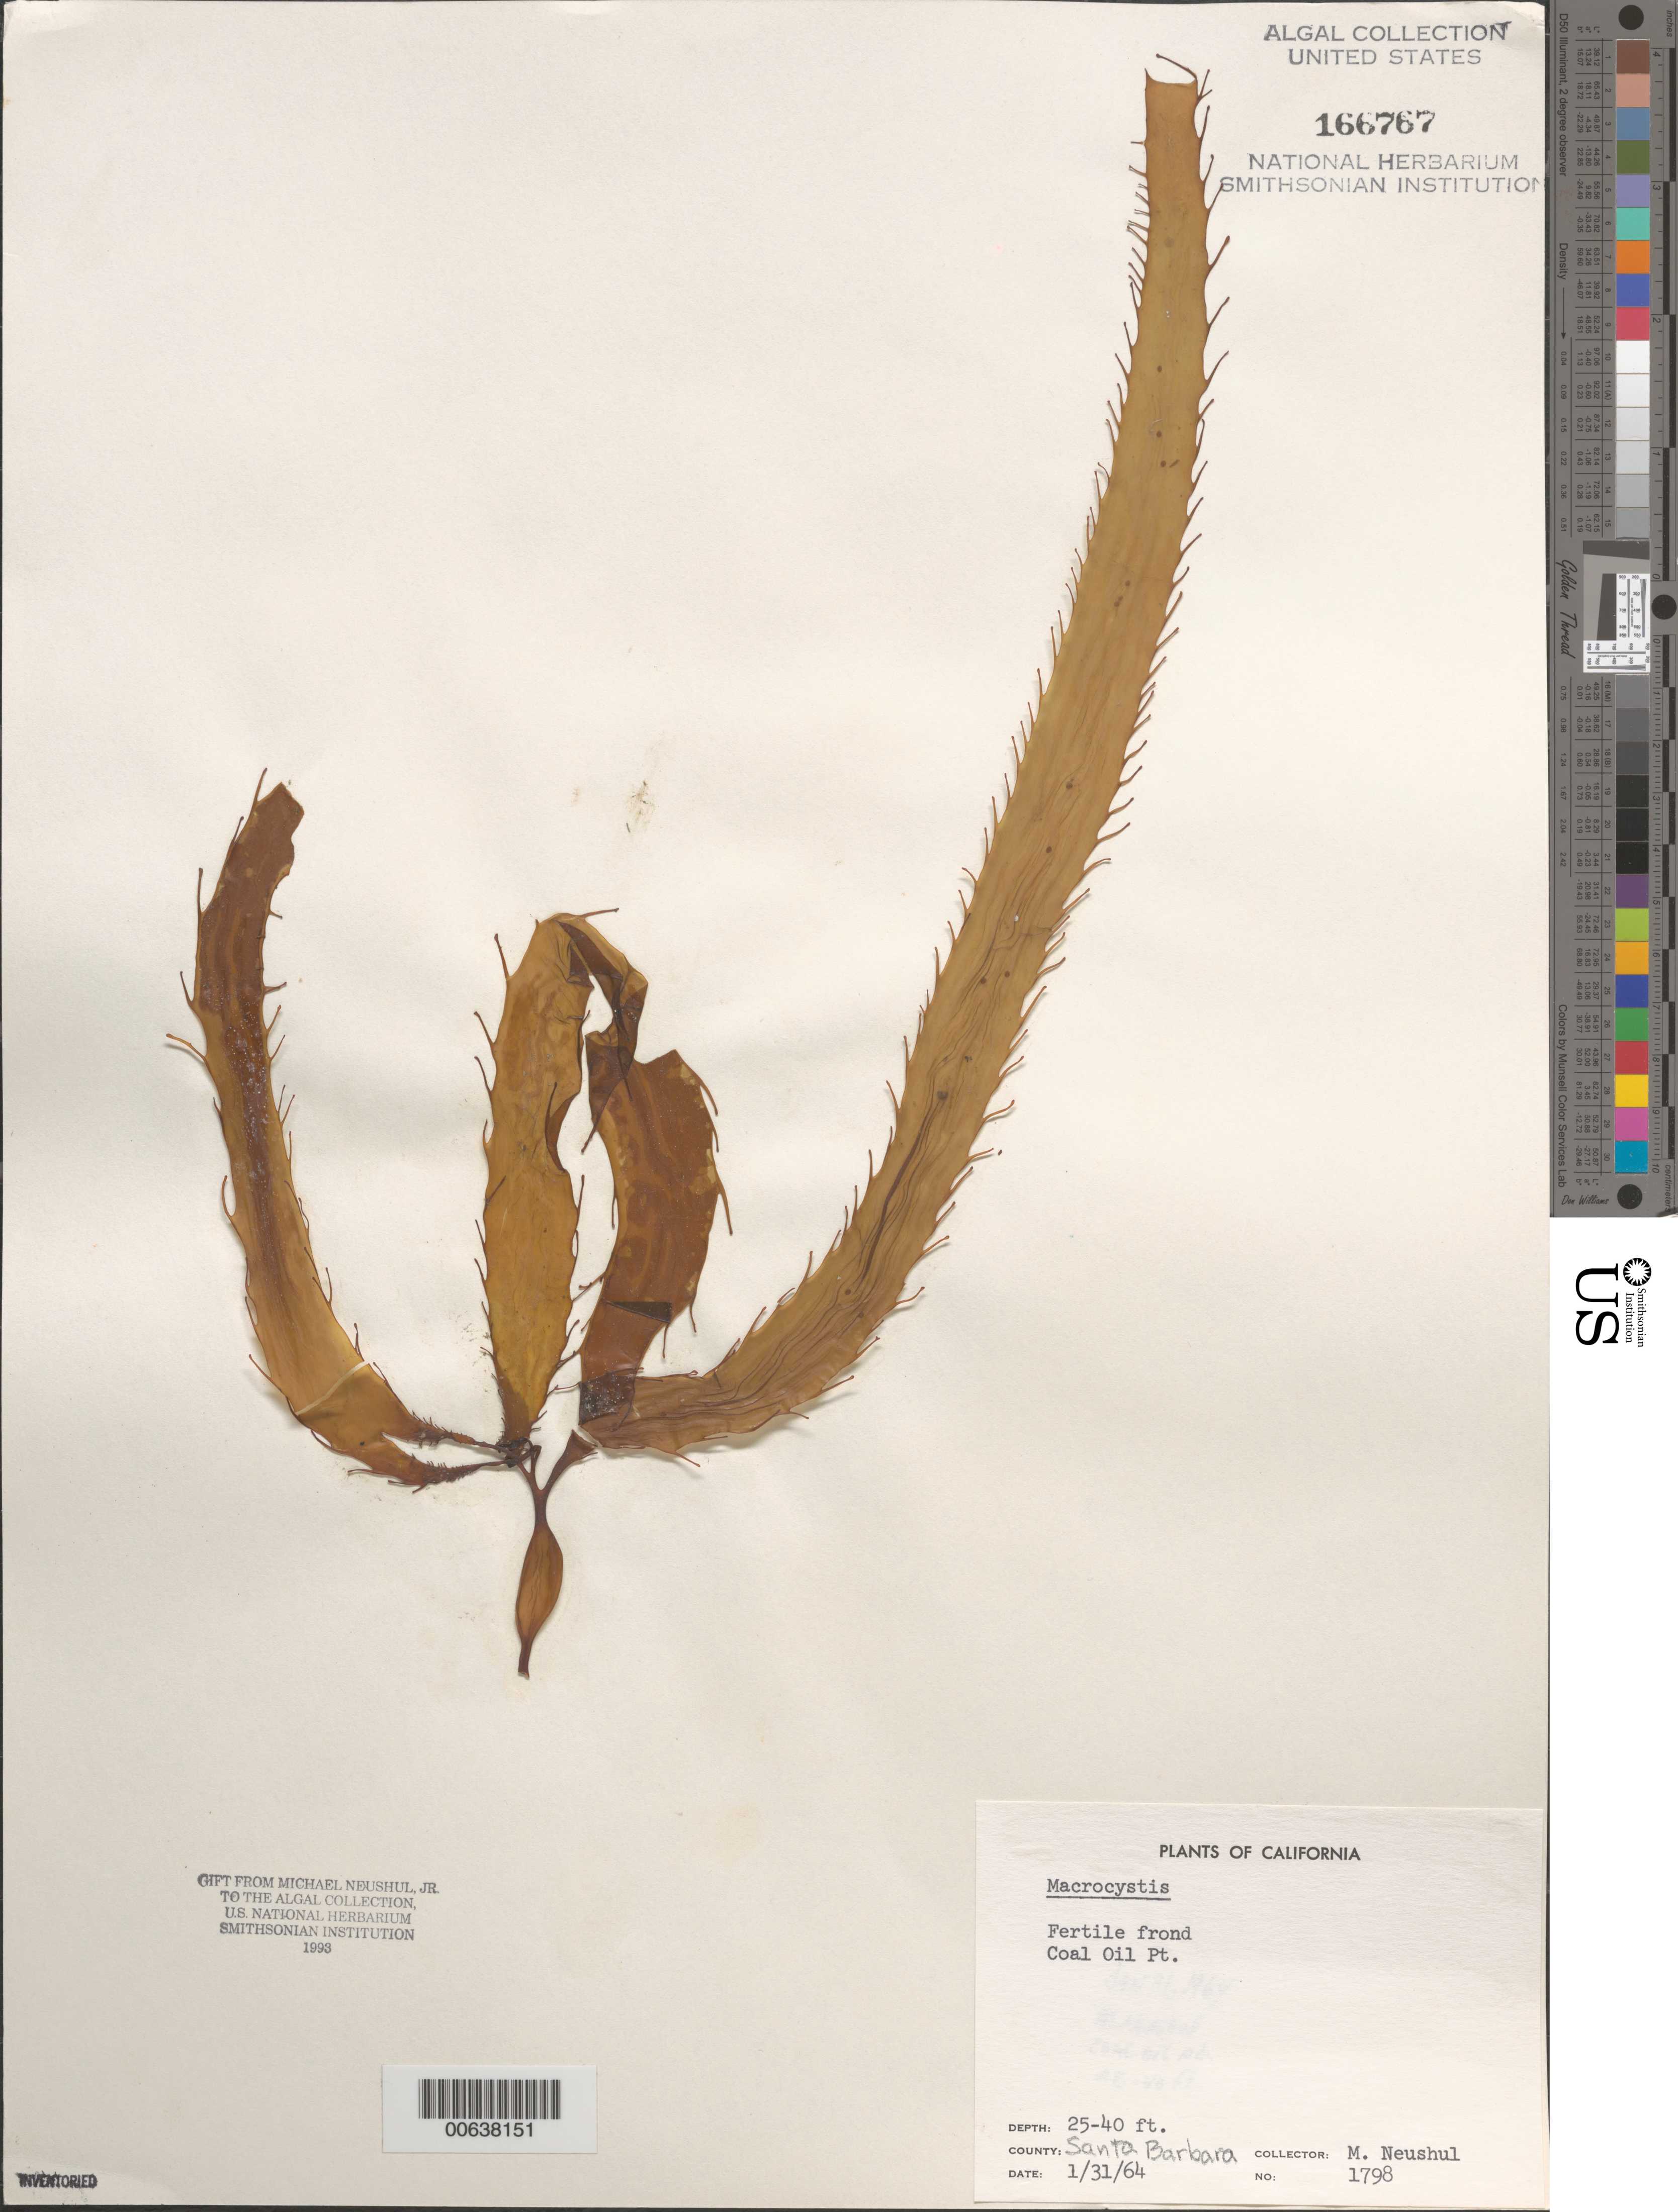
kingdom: Chromista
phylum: Ochrophyta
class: Phaeophyceae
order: Laminariales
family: Laminariaceae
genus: Macrocystis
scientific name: Macrocystis sp.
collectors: M. Neushul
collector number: Neushul 1798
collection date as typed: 31 Jan 1964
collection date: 1964-01-31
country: United States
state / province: California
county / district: Santa Barbara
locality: Coal Oil Point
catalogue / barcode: US 166767